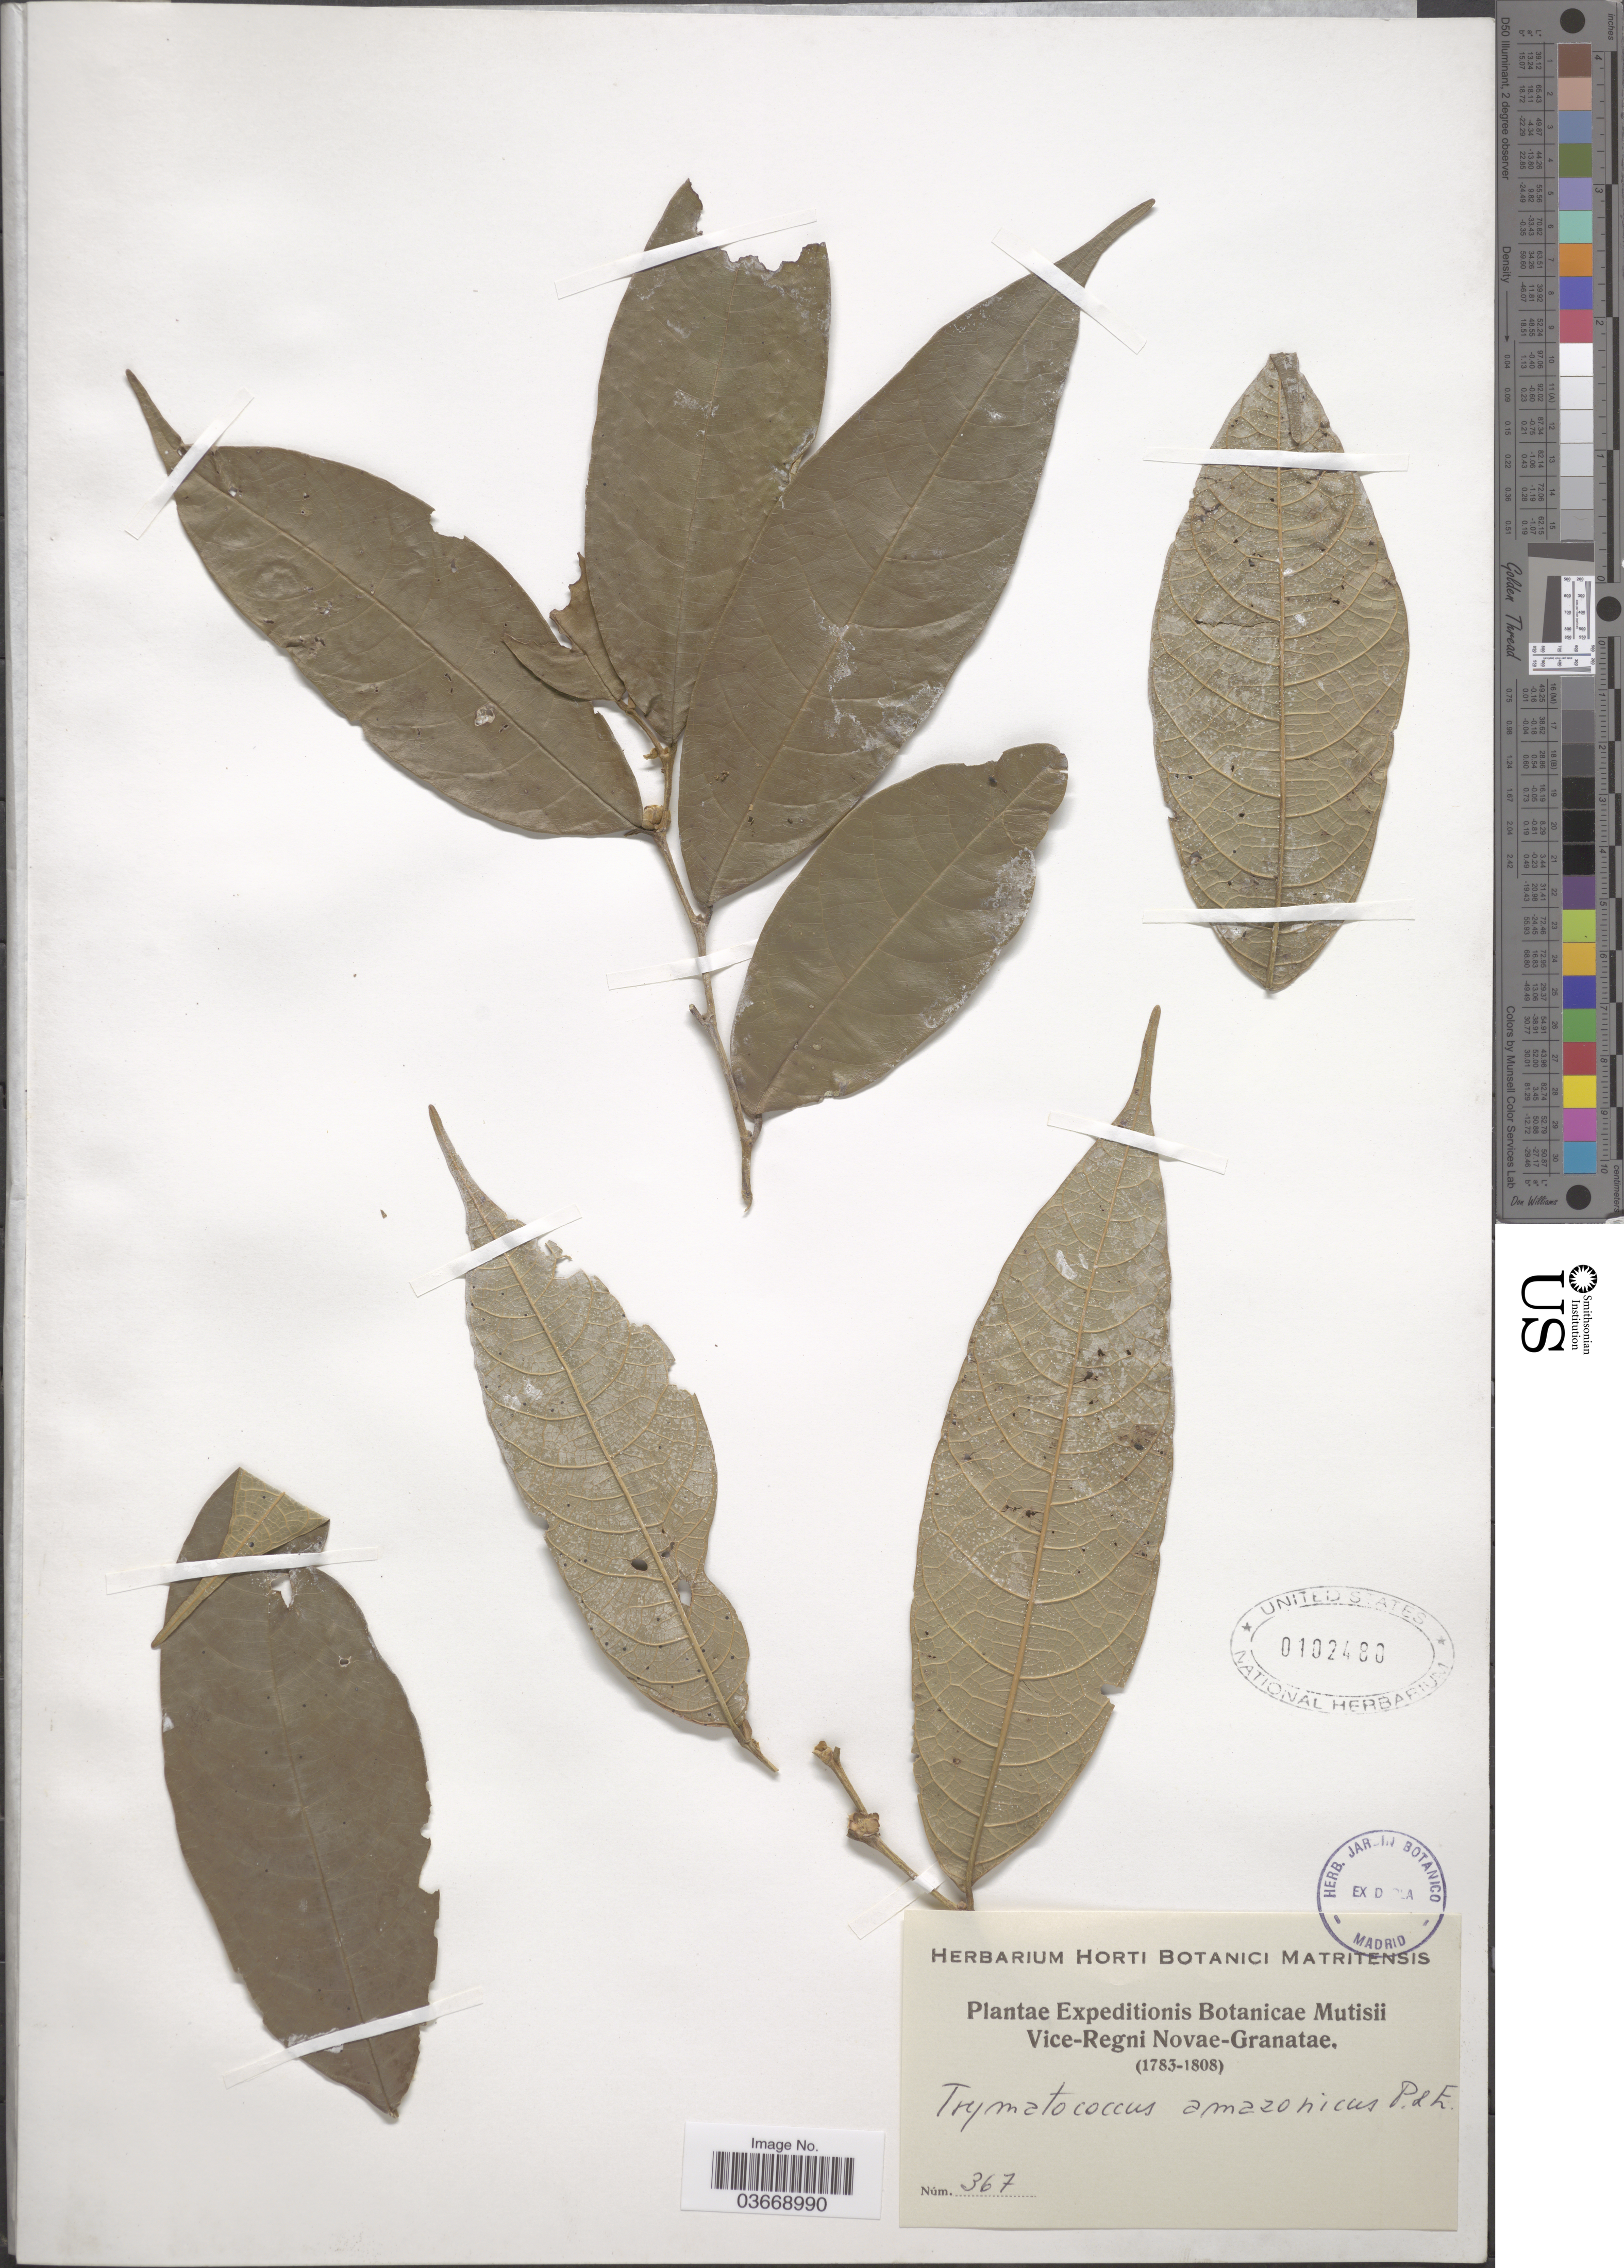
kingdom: Plantae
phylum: Tracheophyta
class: Magnoliopsida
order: Rosales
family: Moraceae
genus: Brosimum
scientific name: Brosimum amazonicum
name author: (Poepp. & Endl.) E. M. Gardner & Zerega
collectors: ex herb. Horti Botanici Matritensis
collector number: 367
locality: Botanicae Mutisii Vice-Regni Novae-Granatae.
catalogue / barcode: US 102480